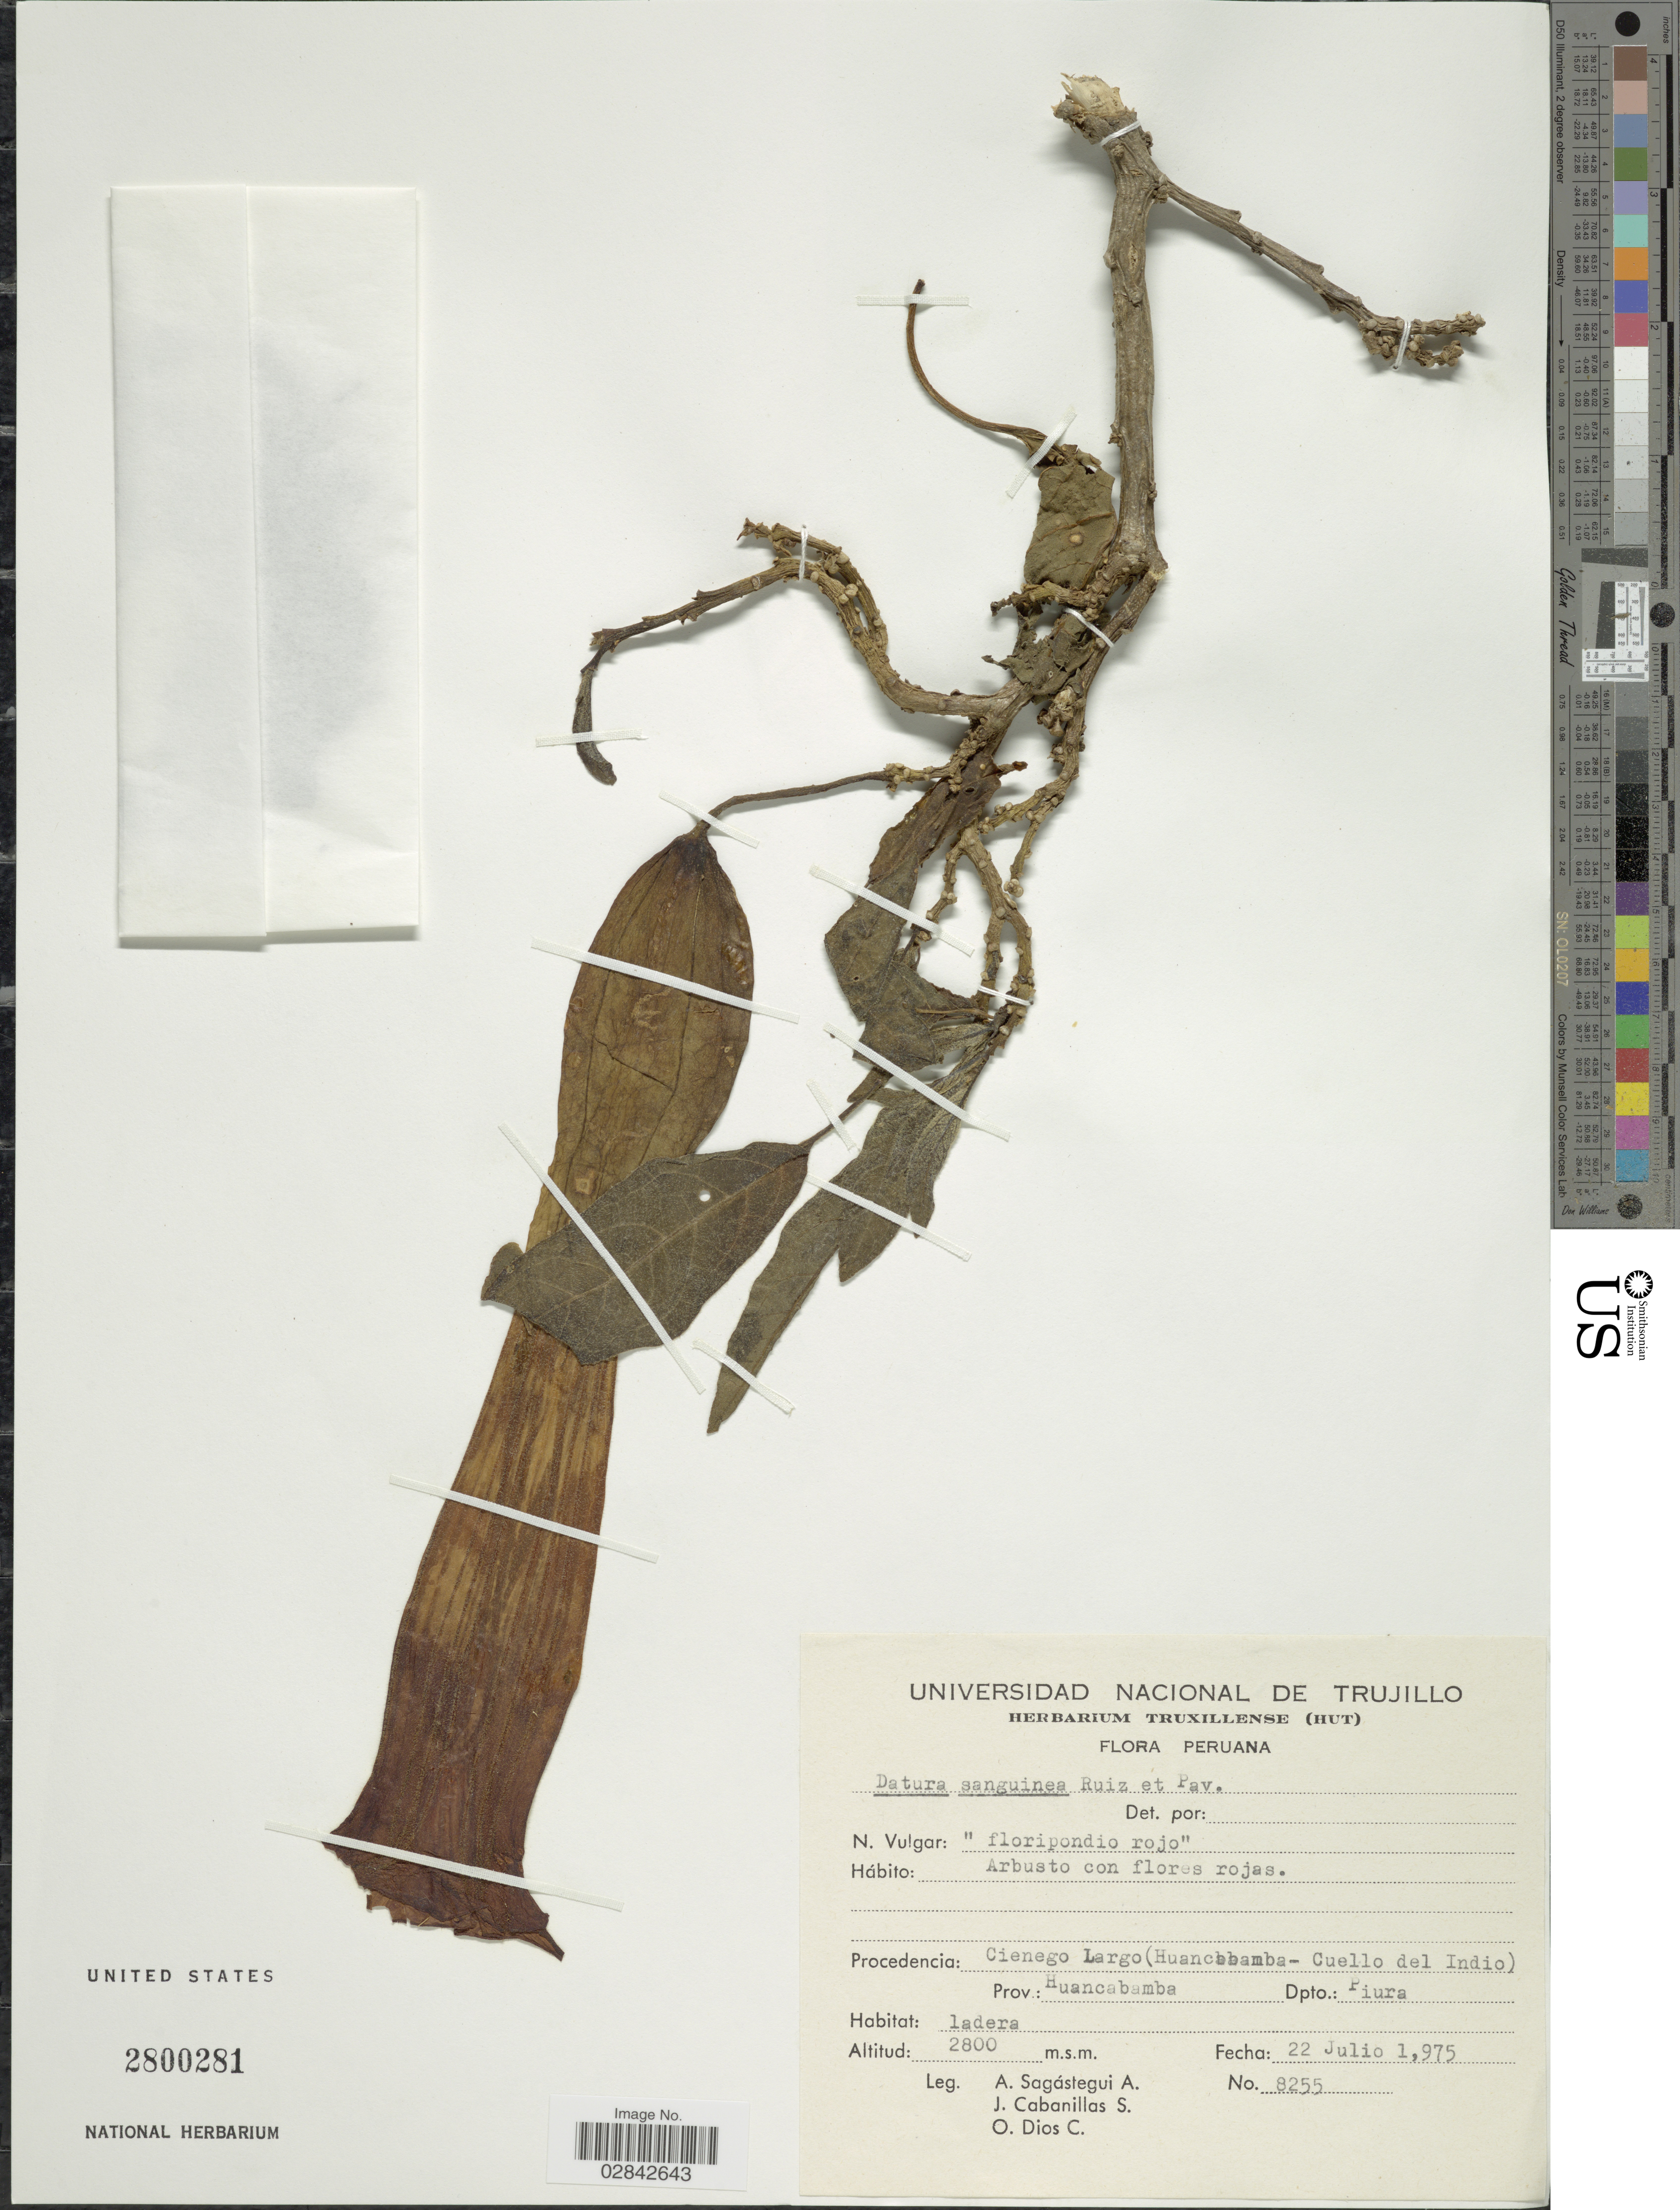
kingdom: Plantae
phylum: Tracheophyta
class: Magnoliopsida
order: Solanales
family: Solanaceae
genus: Brugmansia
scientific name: Brugmansia sanguinea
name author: (Ruiz & Pav.) D. Don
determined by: (US) Smithsonian Institution - National Museum of Natural History - Department of Botany (UNITED STATES)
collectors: A. Sagástegui A., J. Cabanillas S. & O. Dios C.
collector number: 8255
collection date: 1975-07-22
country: Peru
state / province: Piura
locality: Procedencia: Cienego Largo (Huancabamba-Cuello del Indio). Prov.: Huancabamba. Dpto.: Piura.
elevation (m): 2800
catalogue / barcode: US 2800281